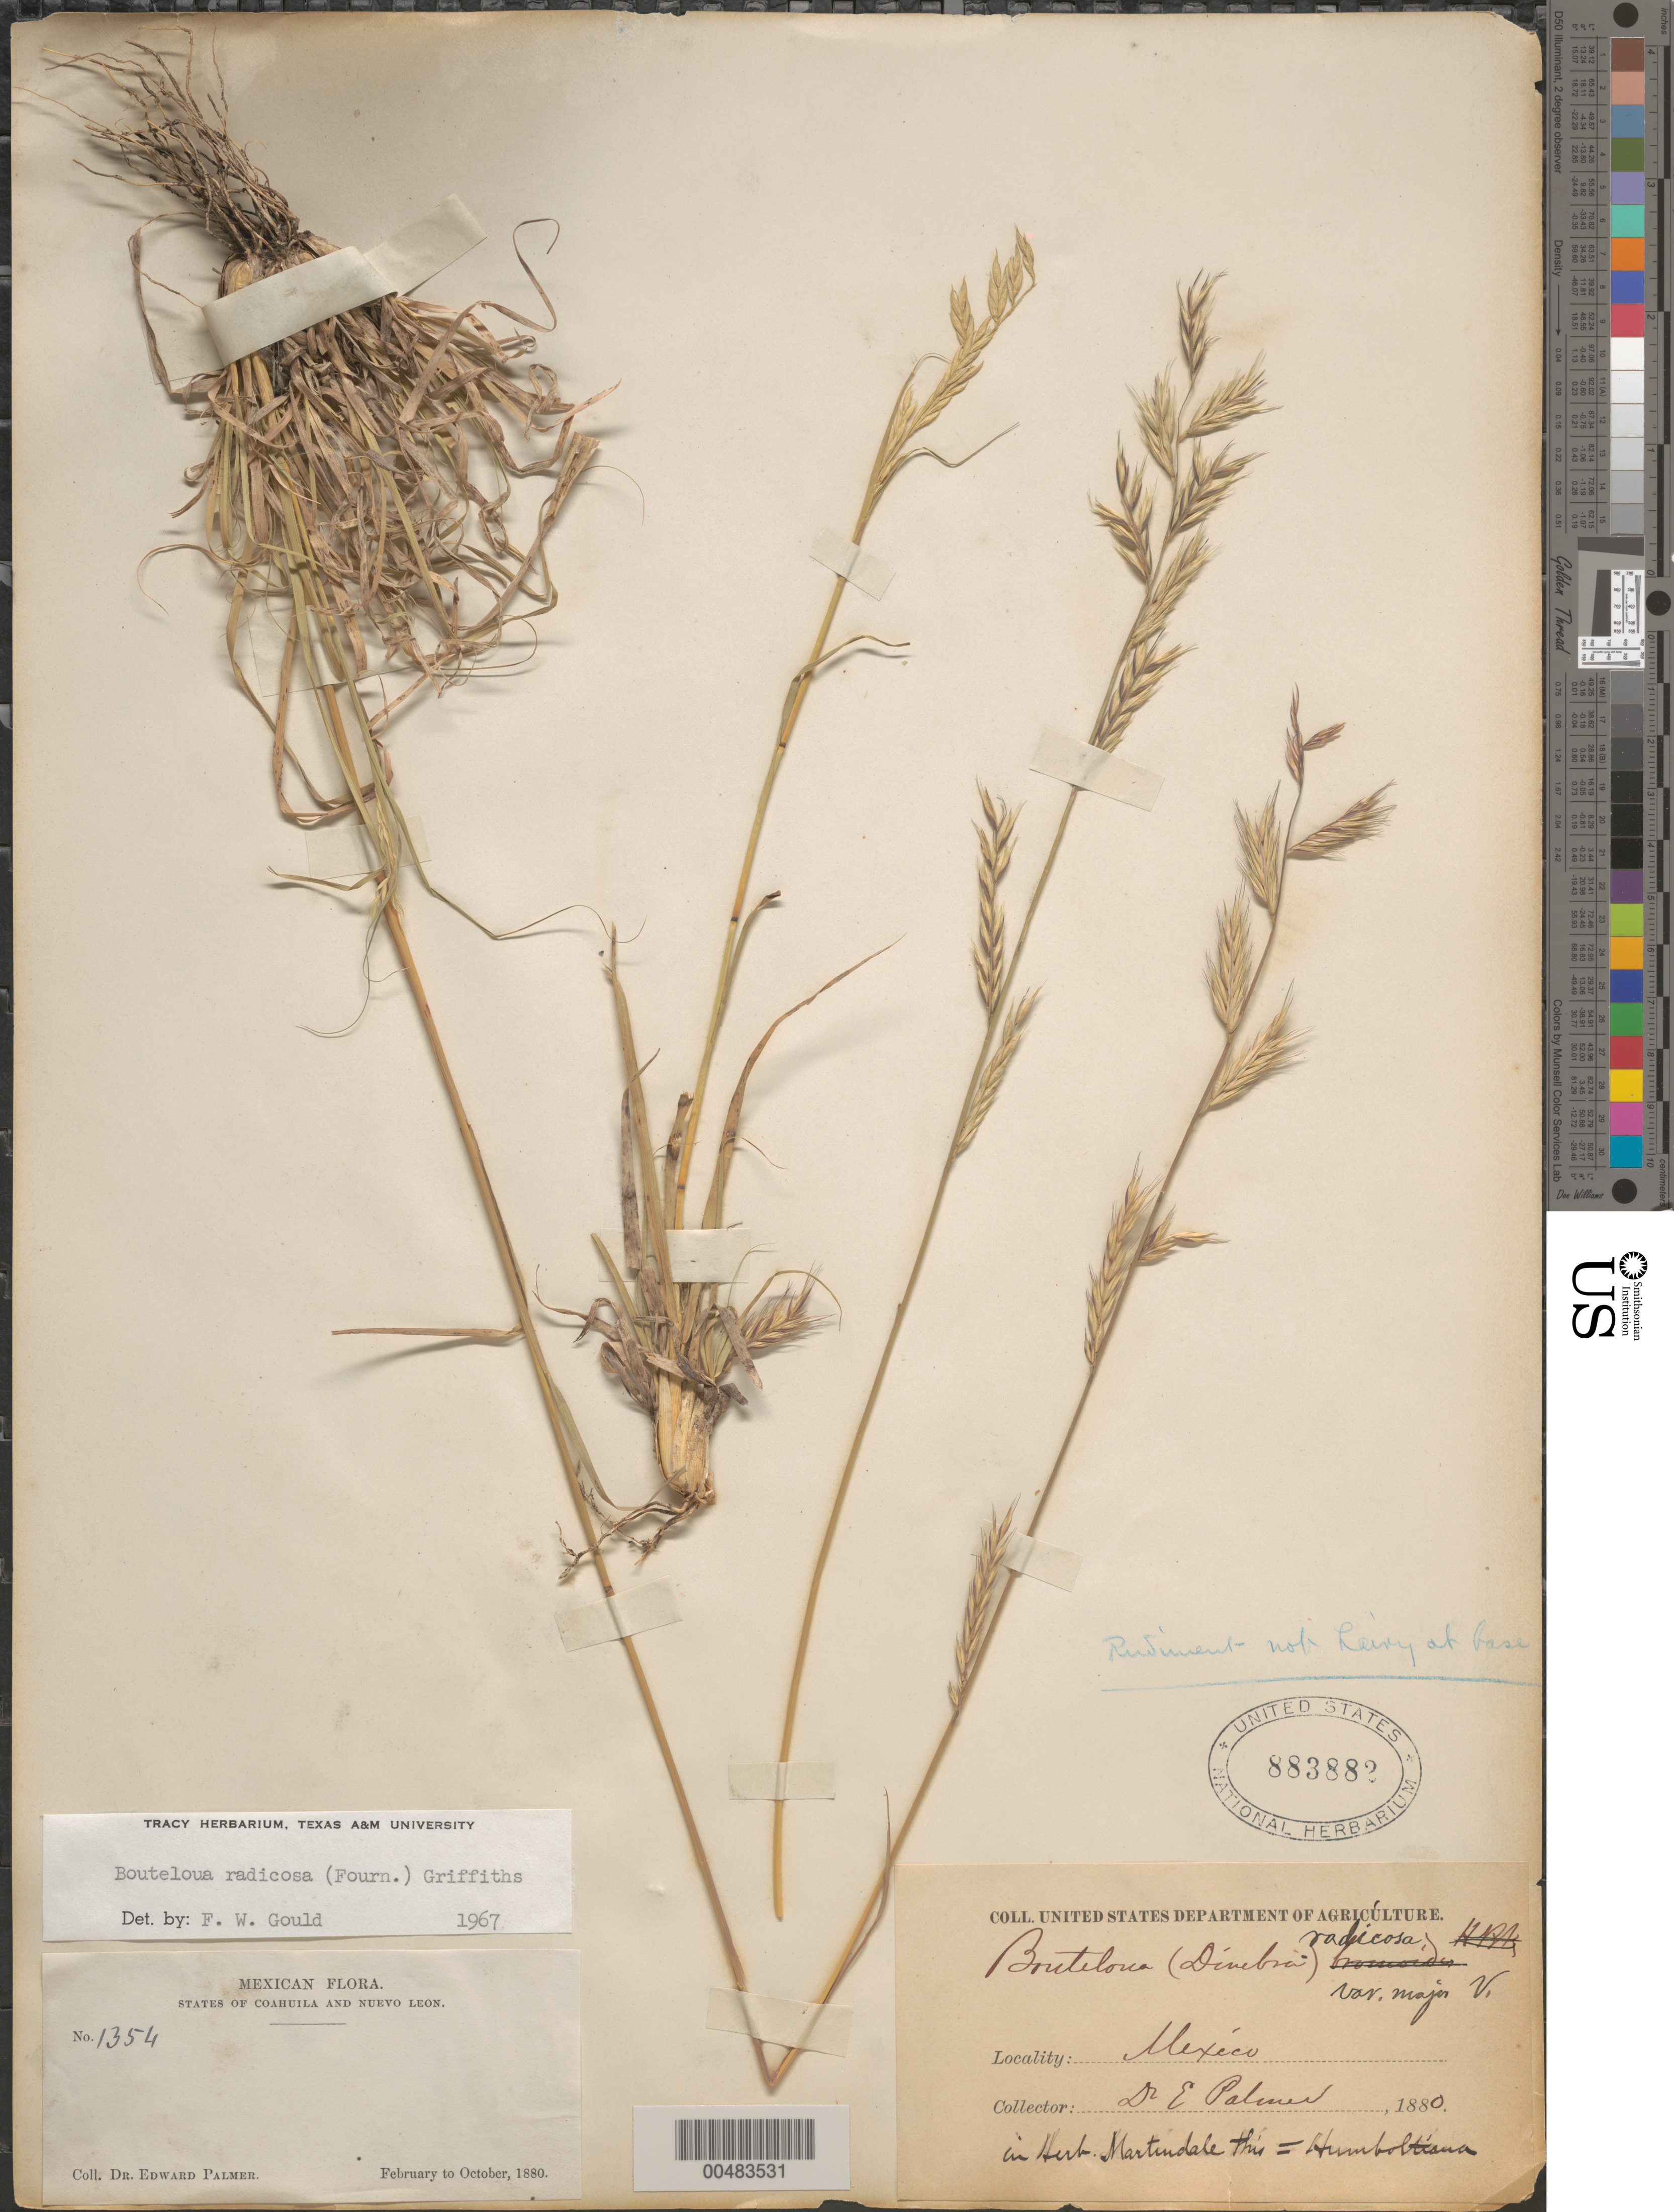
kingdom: Plantae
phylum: Tracheophyta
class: Liliopsida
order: Poales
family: Poaceae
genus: Bouteloua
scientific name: Bouteloua radicosa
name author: (E. Fourn.) Griffiths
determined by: Gould, F. W.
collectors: E. Palmer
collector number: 1354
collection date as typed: Feb 1880 to Oct 1880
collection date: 1880-02/1880-10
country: Mexico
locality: States of Coahuila and Nuevo Leon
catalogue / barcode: US 883882